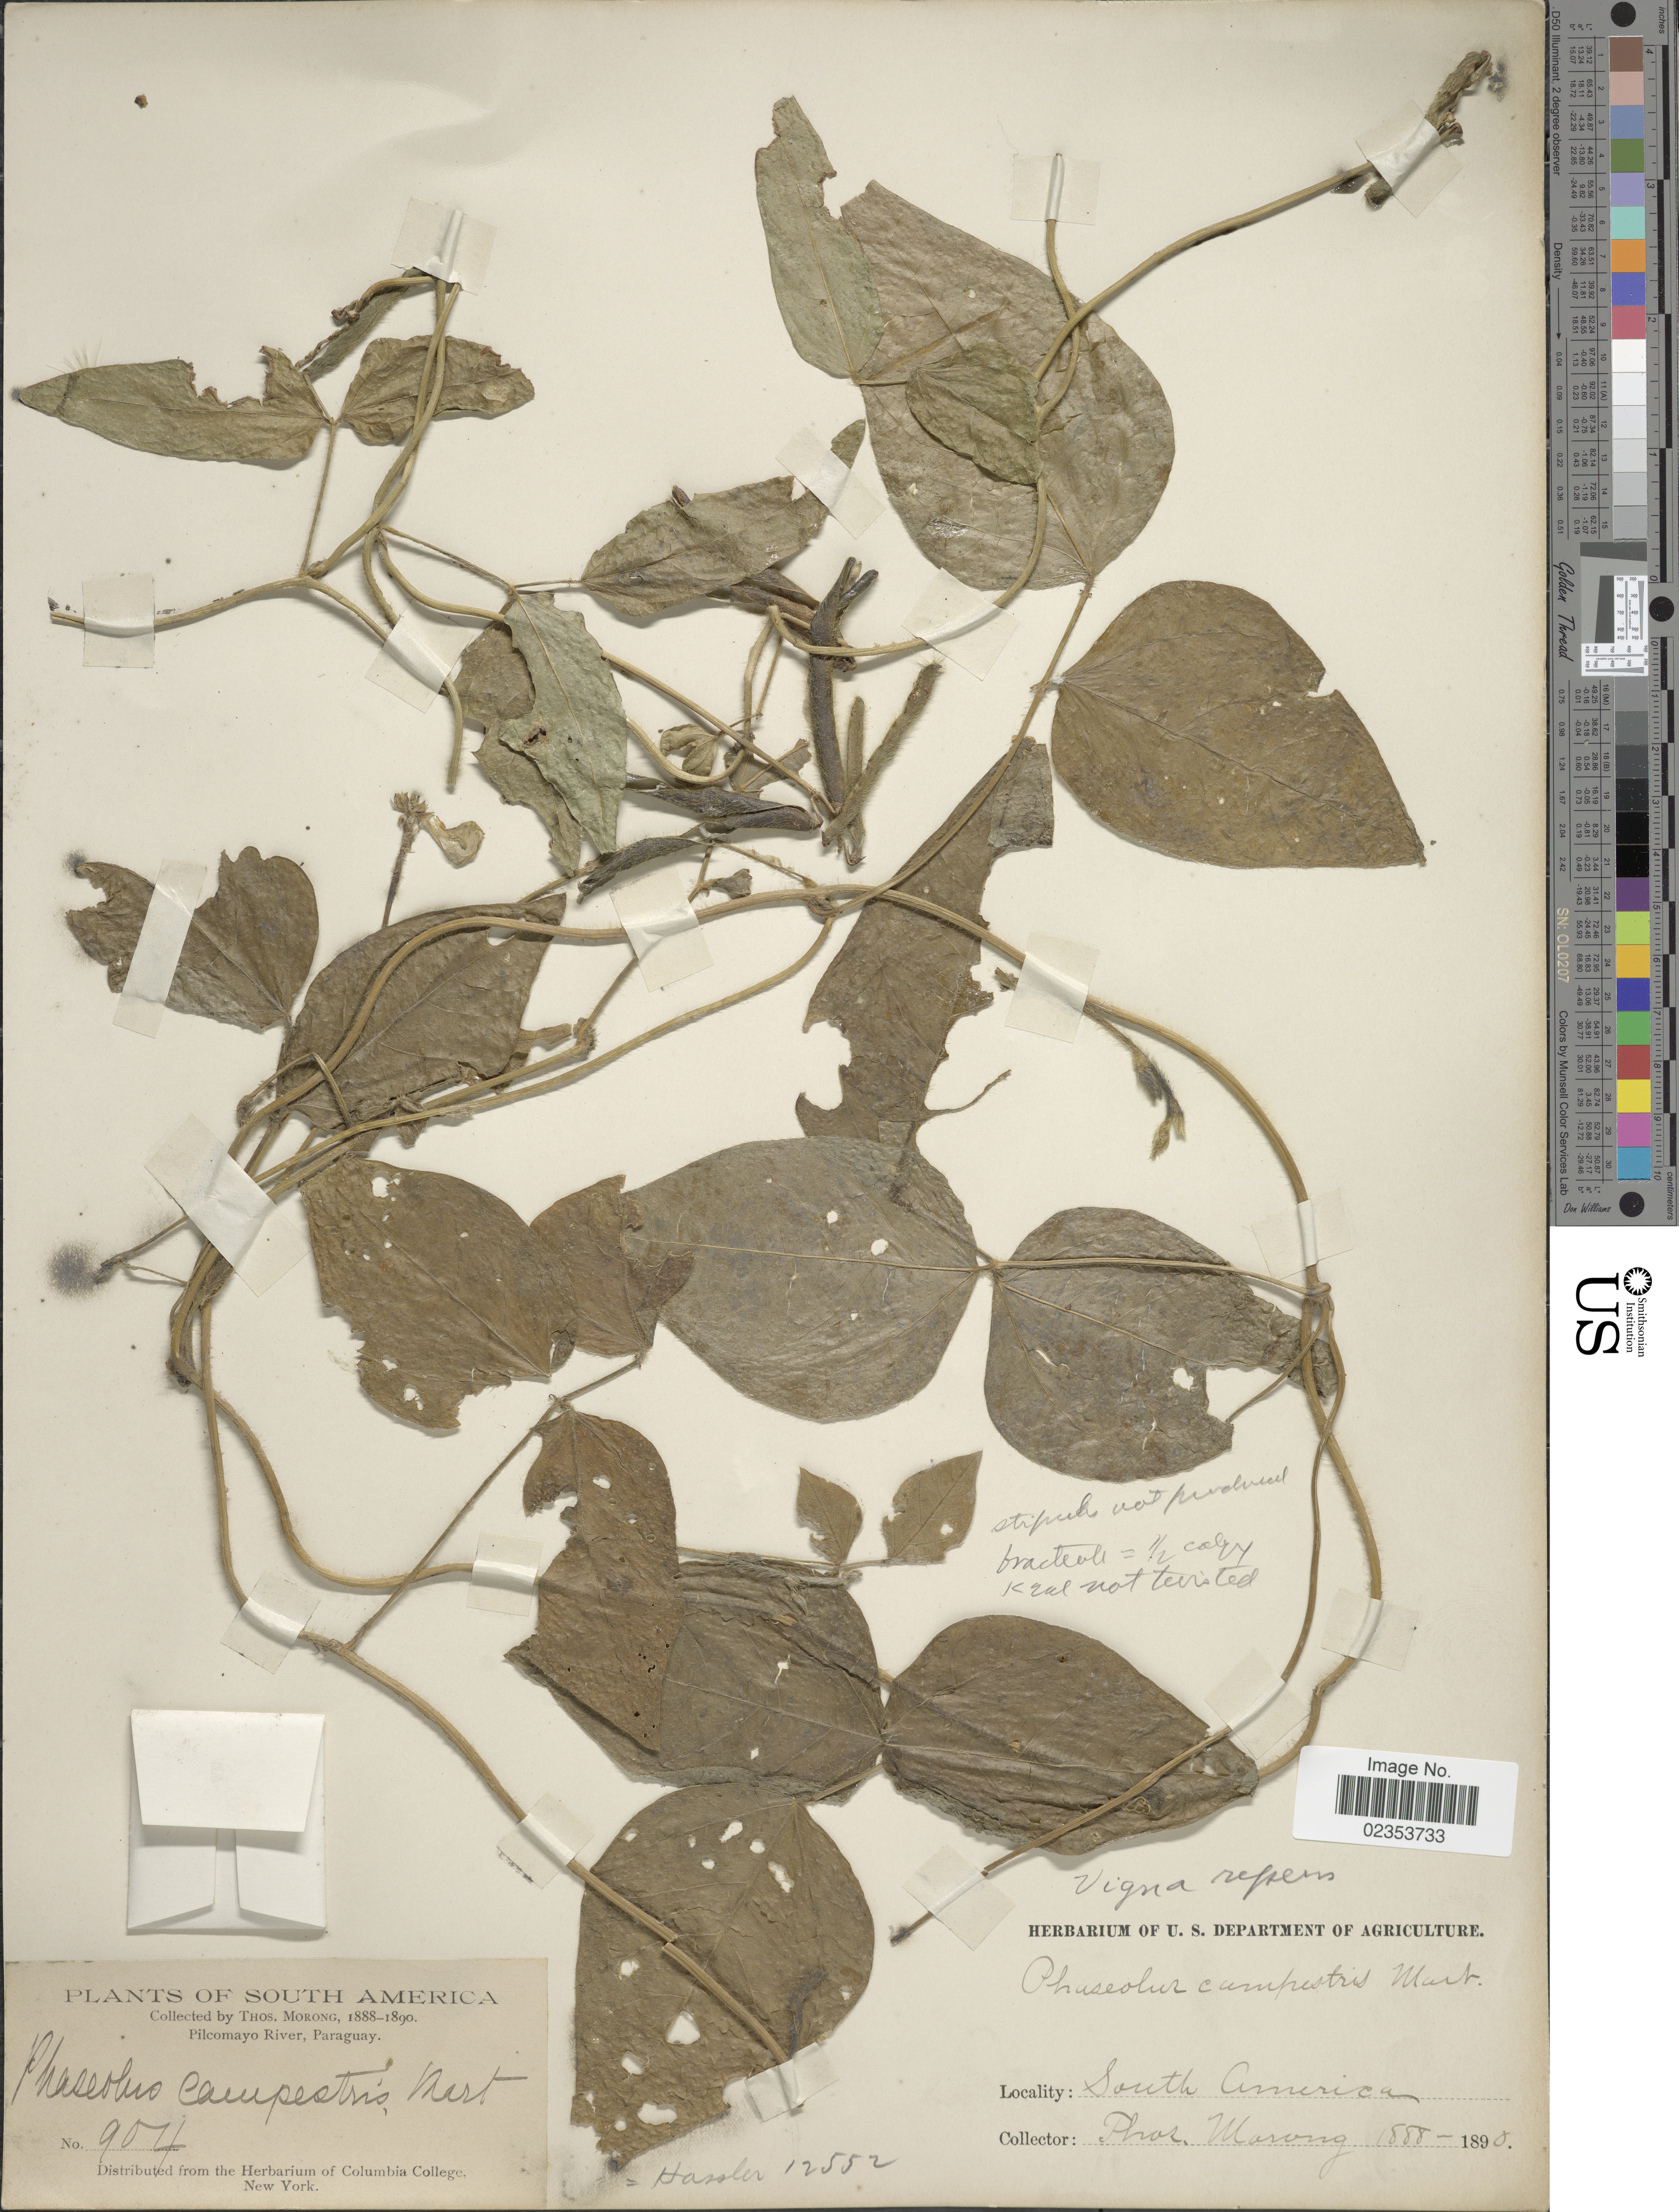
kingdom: Plantae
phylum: Tracheophyta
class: Magnoliopsida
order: Fabales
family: Fabaceae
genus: Vigna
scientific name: Vigna luteola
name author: (Jacq.) Benth.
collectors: ex herb. T. Morong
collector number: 904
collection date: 1888/1890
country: Paraguay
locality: Pilcomayo River